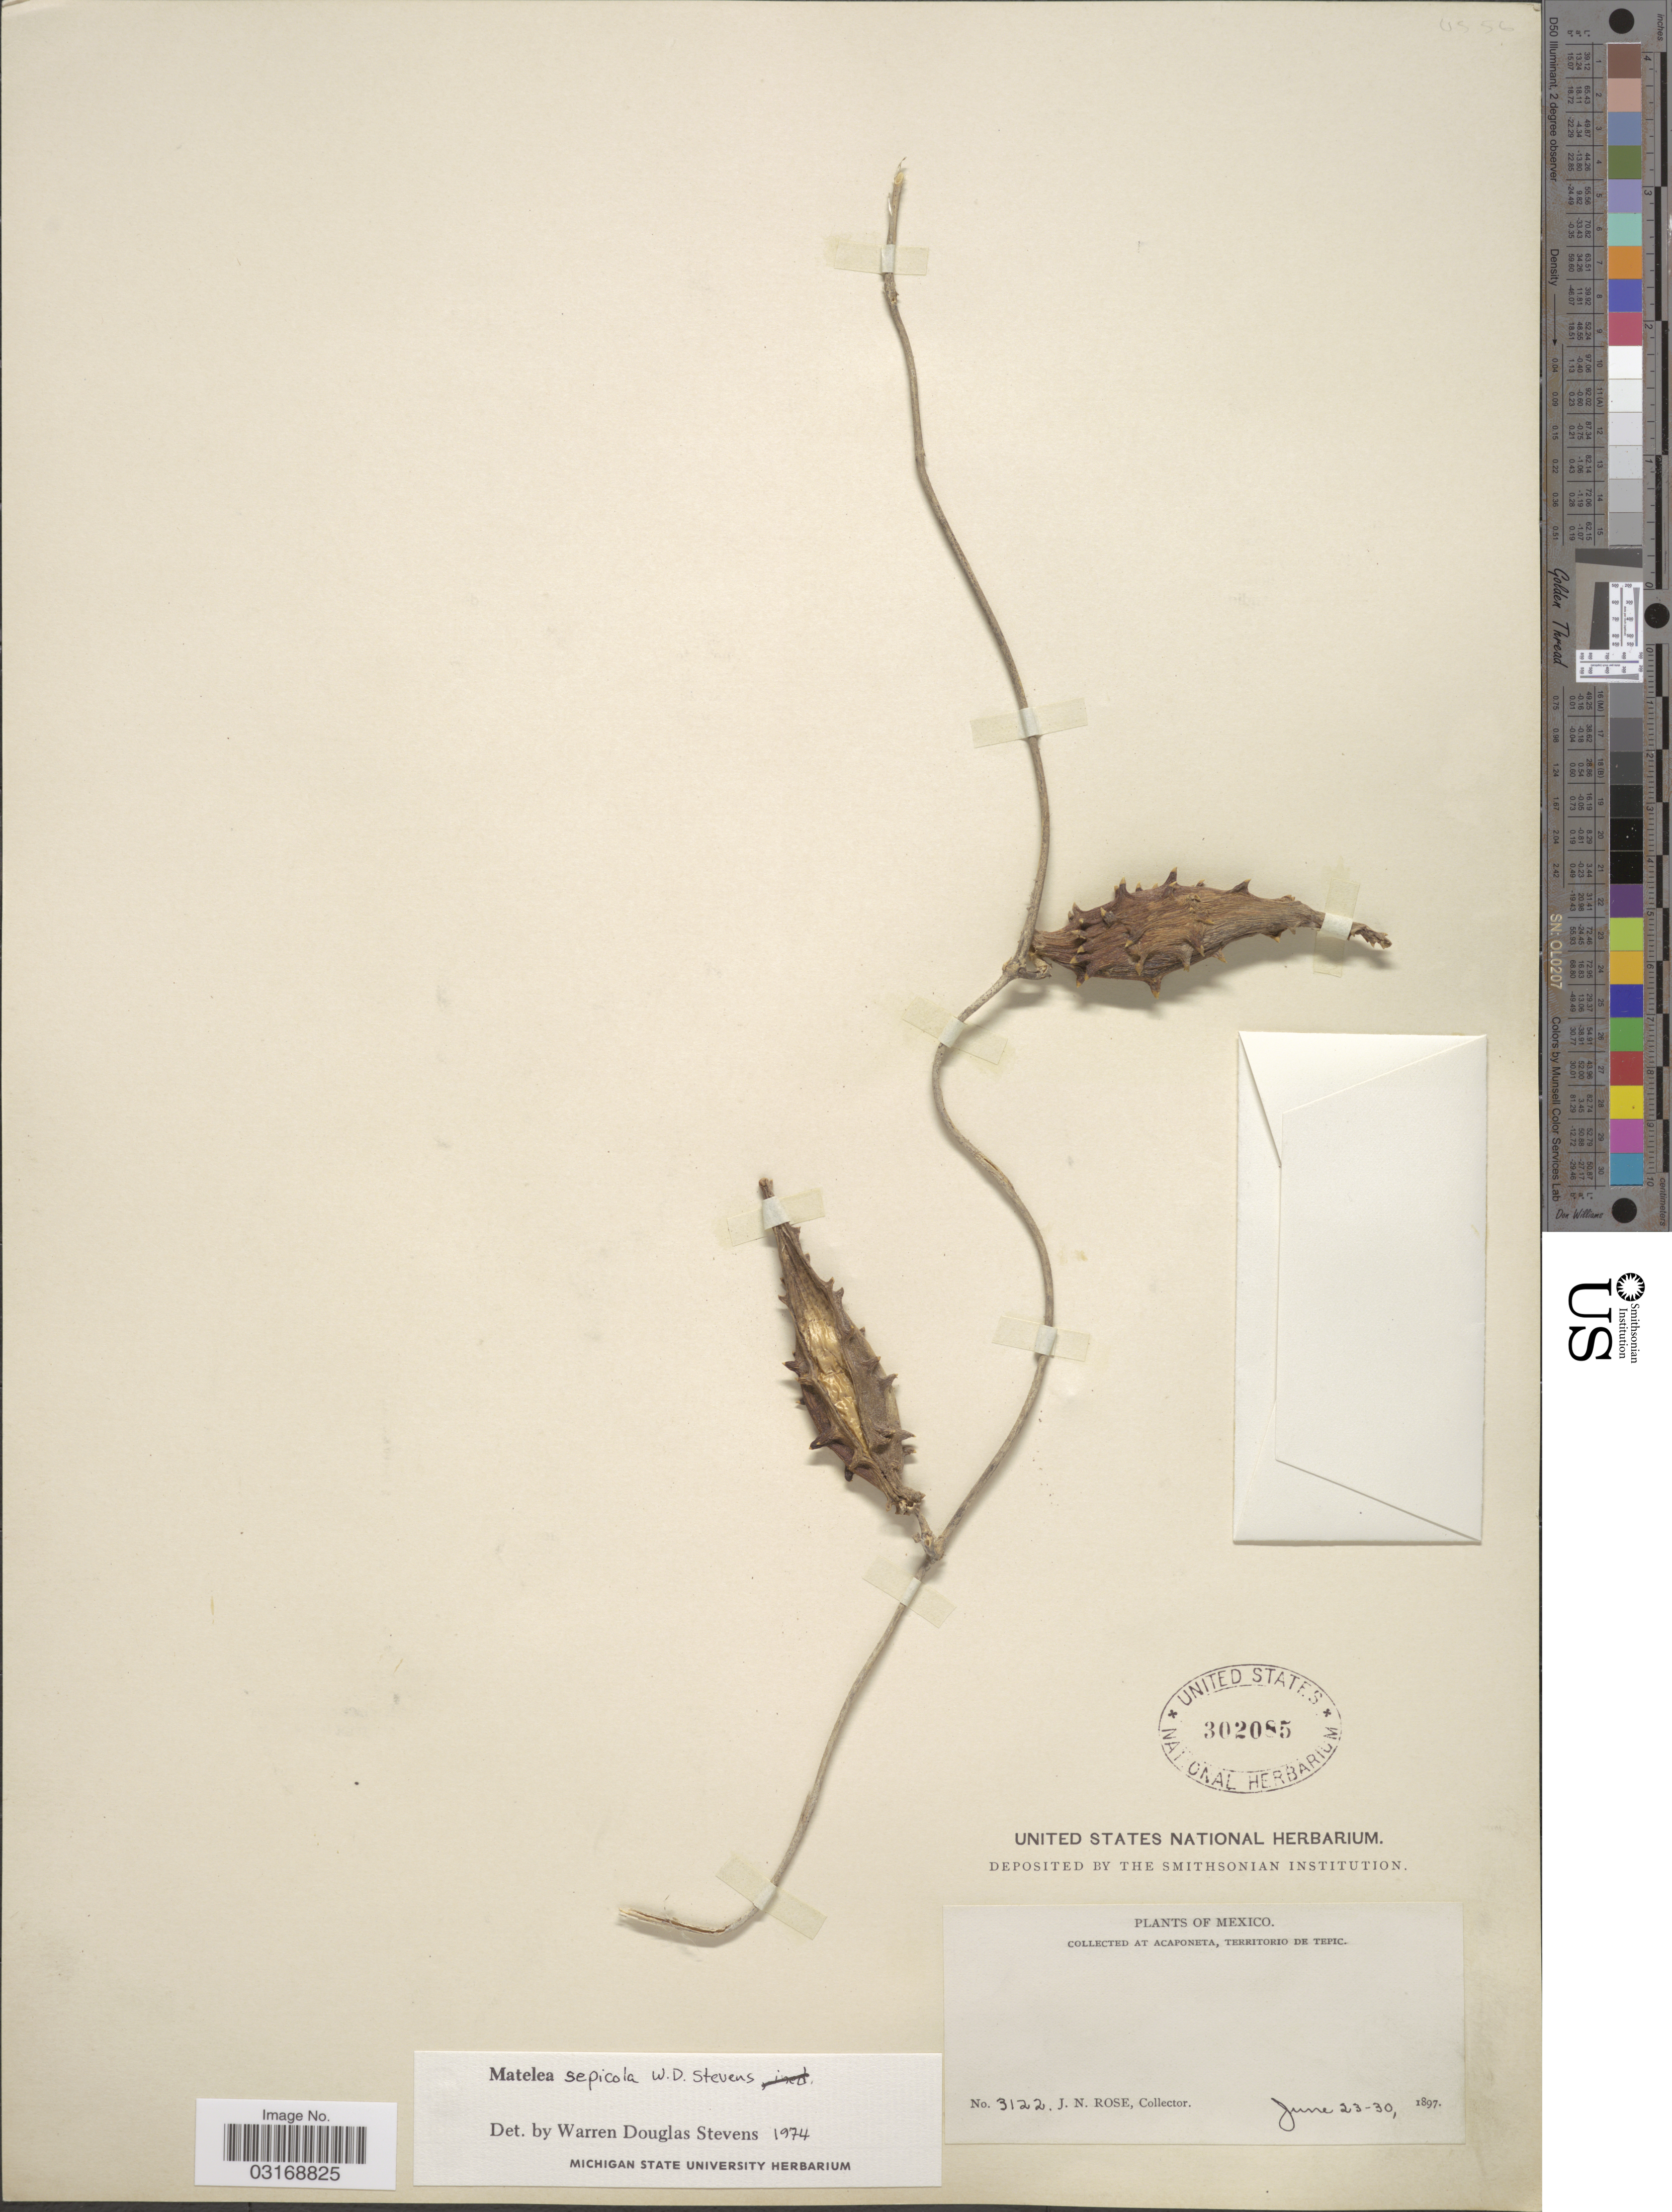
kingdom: Plantae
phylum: Tracheophyta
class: Magnoliopsida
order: Gentianales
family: Apocynaceae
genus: Matelea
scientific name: Matelea sepicola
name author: W.D. Stevens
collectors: J. N. Rose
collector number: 3122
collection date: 1897-06-23/1897-06-30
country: Mexico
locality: Collected at Acaponeta, Territorio de Tepic.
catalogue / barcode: US 302085